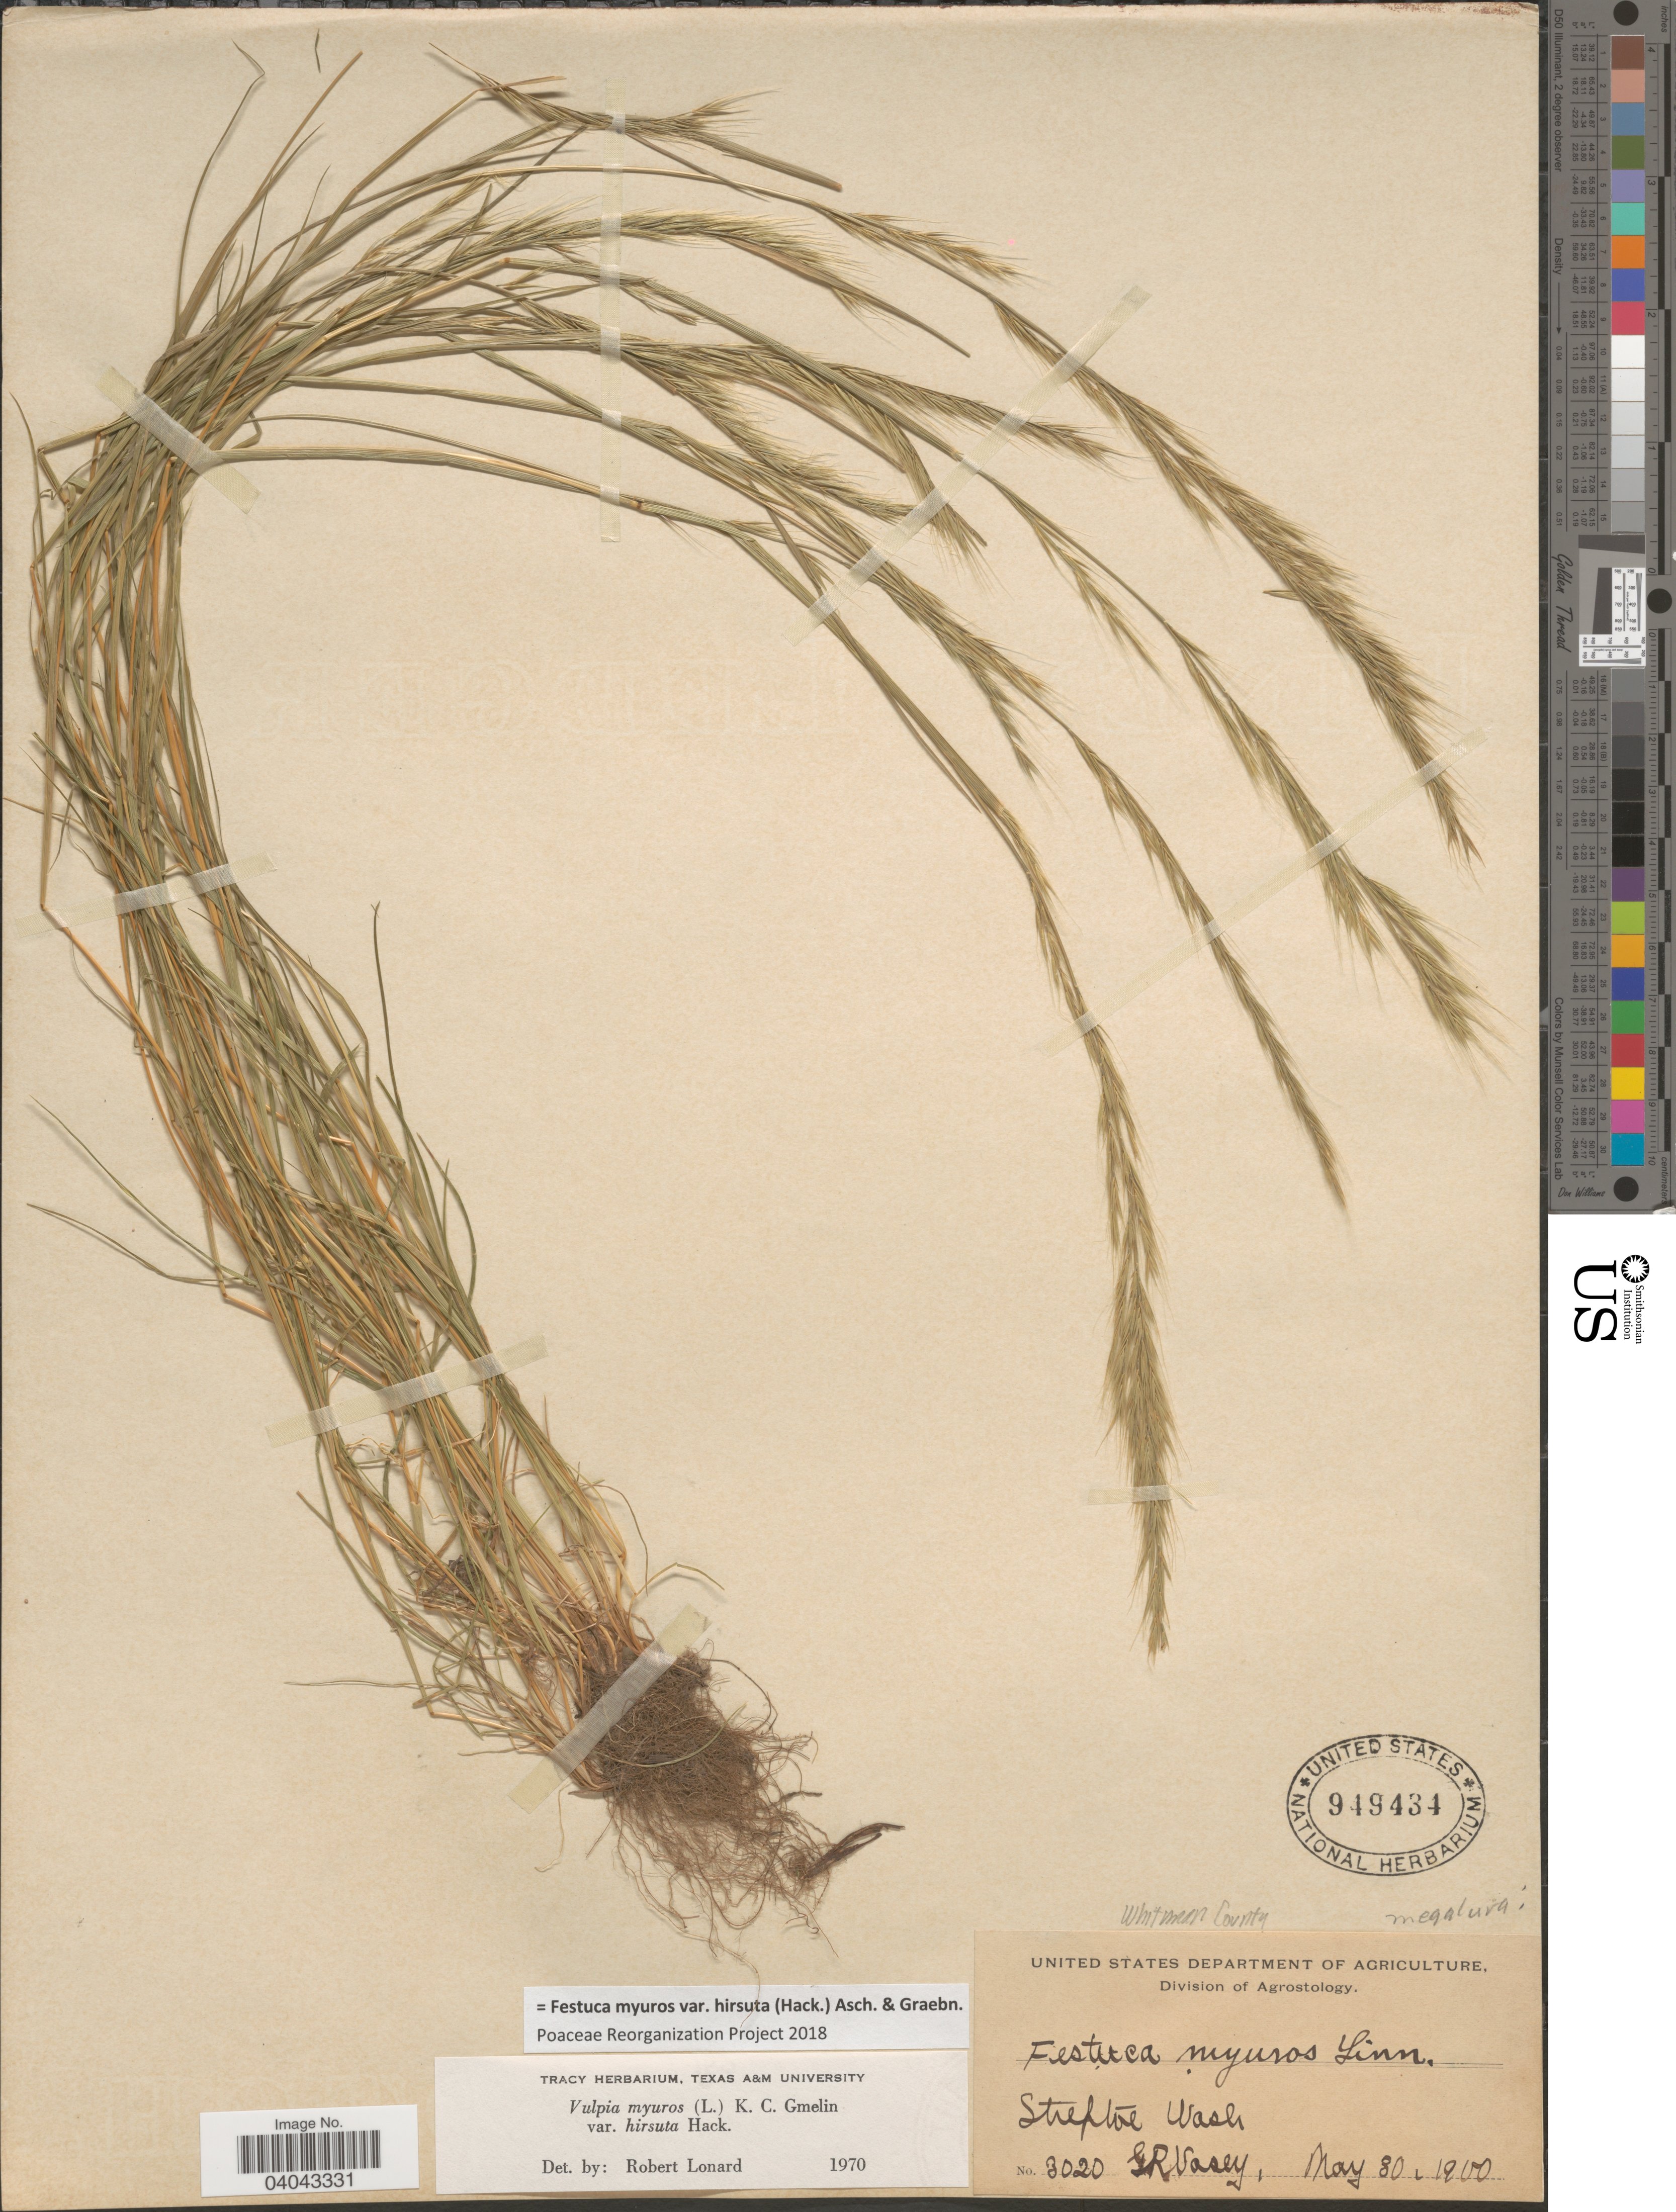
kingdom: Plantae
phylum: Tracheophyta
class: Liliopsida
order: Poales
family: Poaceae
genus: Festuca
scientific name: Festuca myuros var. hirsuta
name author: (Hack.) Asch. & Graebn.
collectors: G. R. Vasey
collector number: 3020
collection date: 1900-05-30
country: United States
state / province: Washington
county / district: Whitman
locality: Whitman County. Steptoe.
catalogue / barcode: US 949434